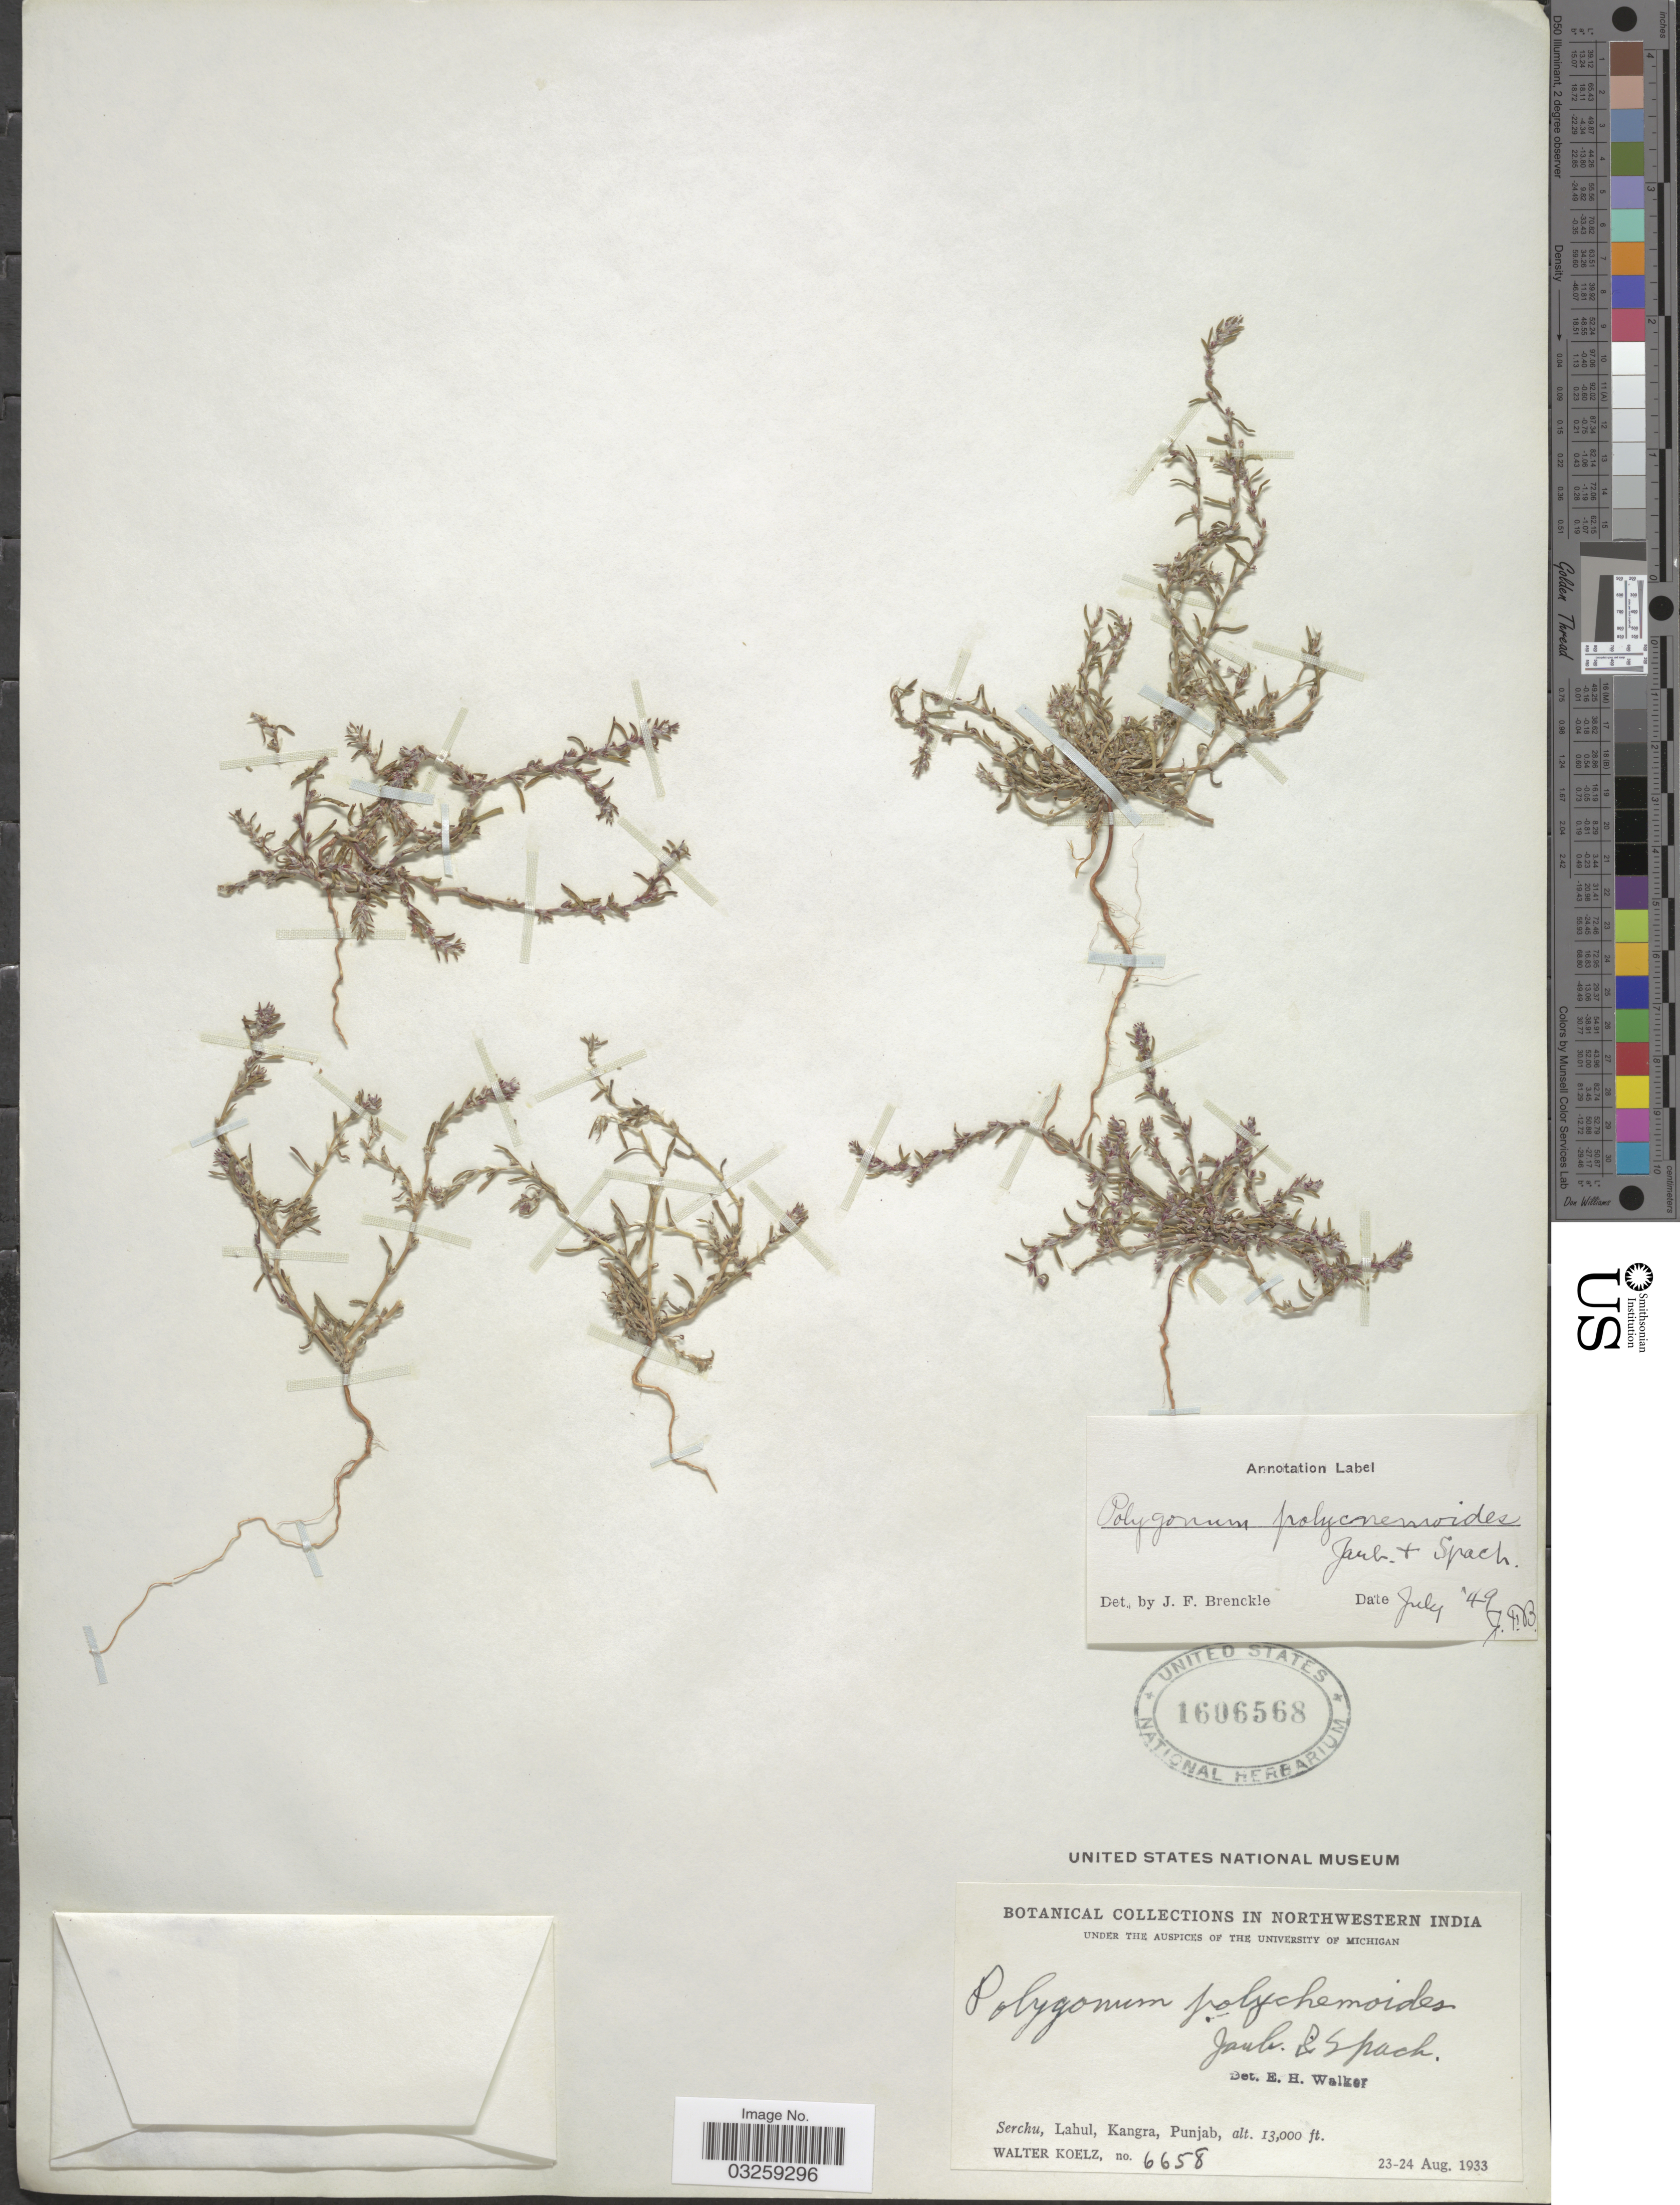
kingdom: Plantae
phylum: Tracheophyta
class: Magnoliopsida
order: Caryophyllales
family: Polygonaceae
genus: Polygonum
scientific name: Polygonum polycnemoides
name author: Jaub. & Spach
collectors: W. N. Koelz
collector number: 6658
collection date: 1933-08-23/1933-08-24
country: India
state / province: Punjab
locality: Northwestern India. Serchu, Lahul, Kangra.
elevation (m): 3962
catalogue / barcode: US 1606568